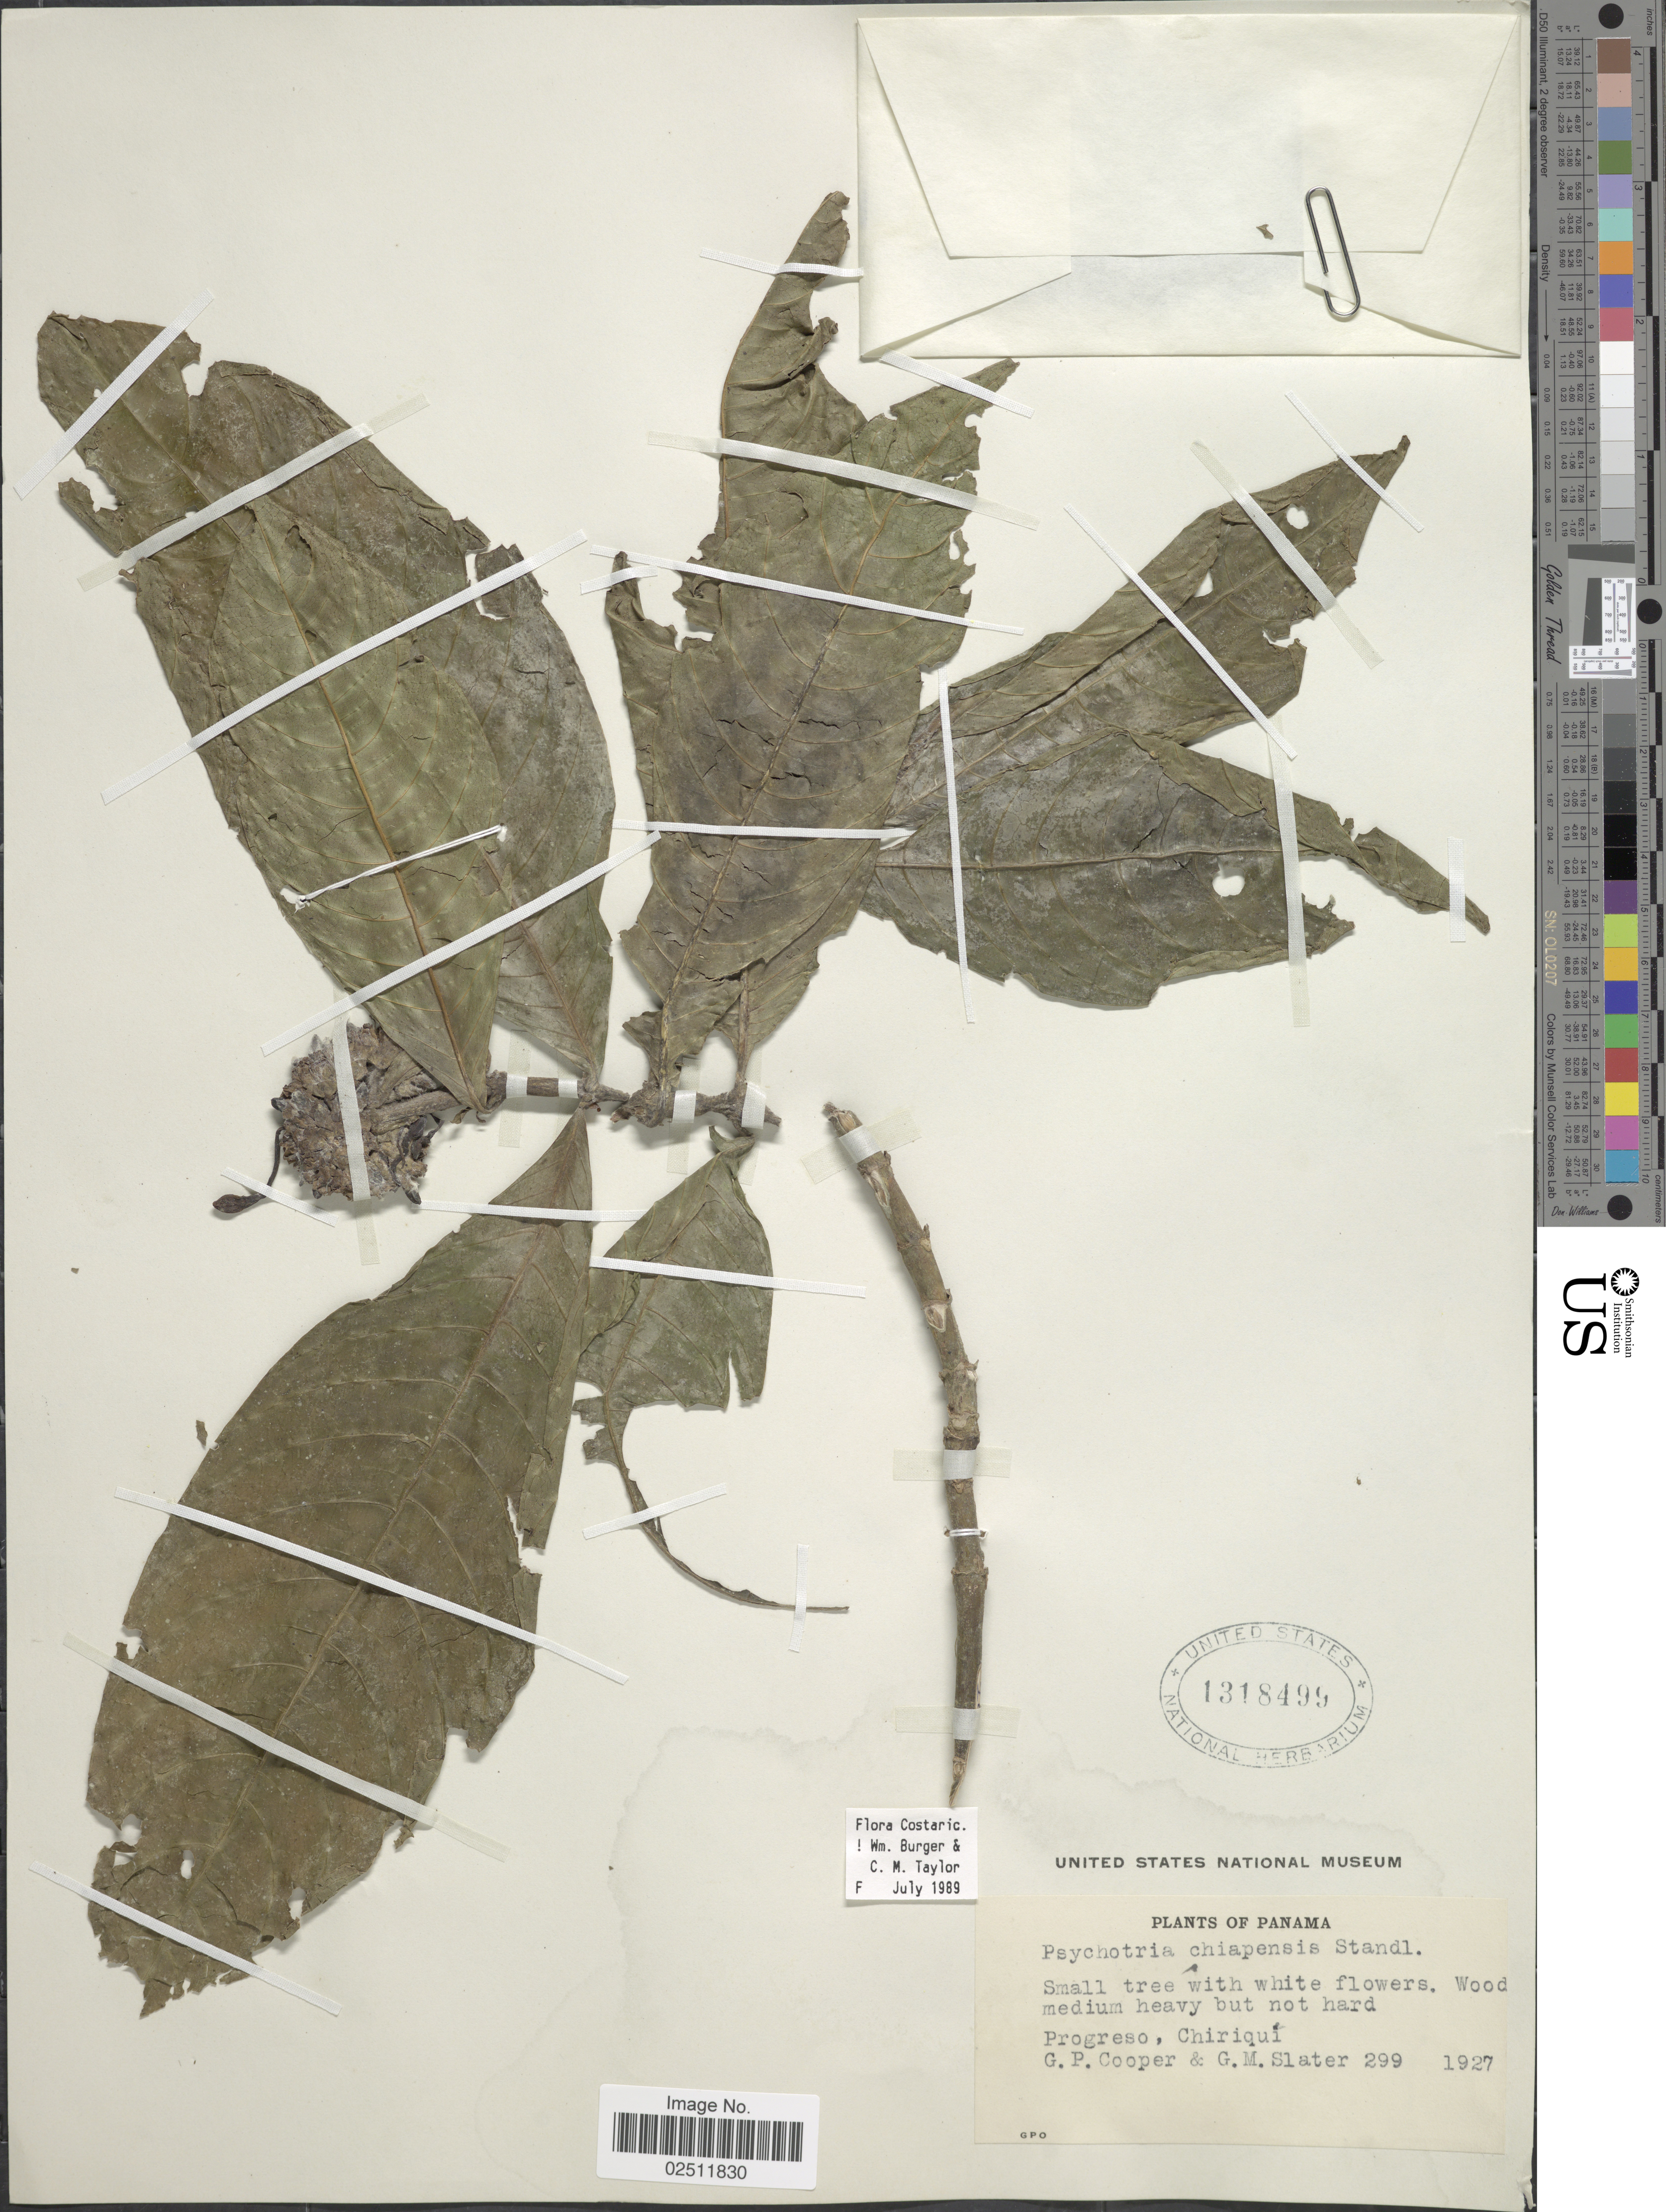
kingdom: Plantae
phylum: Tracheophyta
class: Magnoliopsida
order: Gentianales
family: Rubiaceae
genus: Psychotria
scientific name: Psychotria chiapensis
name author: Standl.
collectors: G. Cooper & G. Slater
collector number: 299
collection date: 1927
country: Panama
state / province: Chiriqui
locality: Progreso.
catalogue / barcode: US 1318499